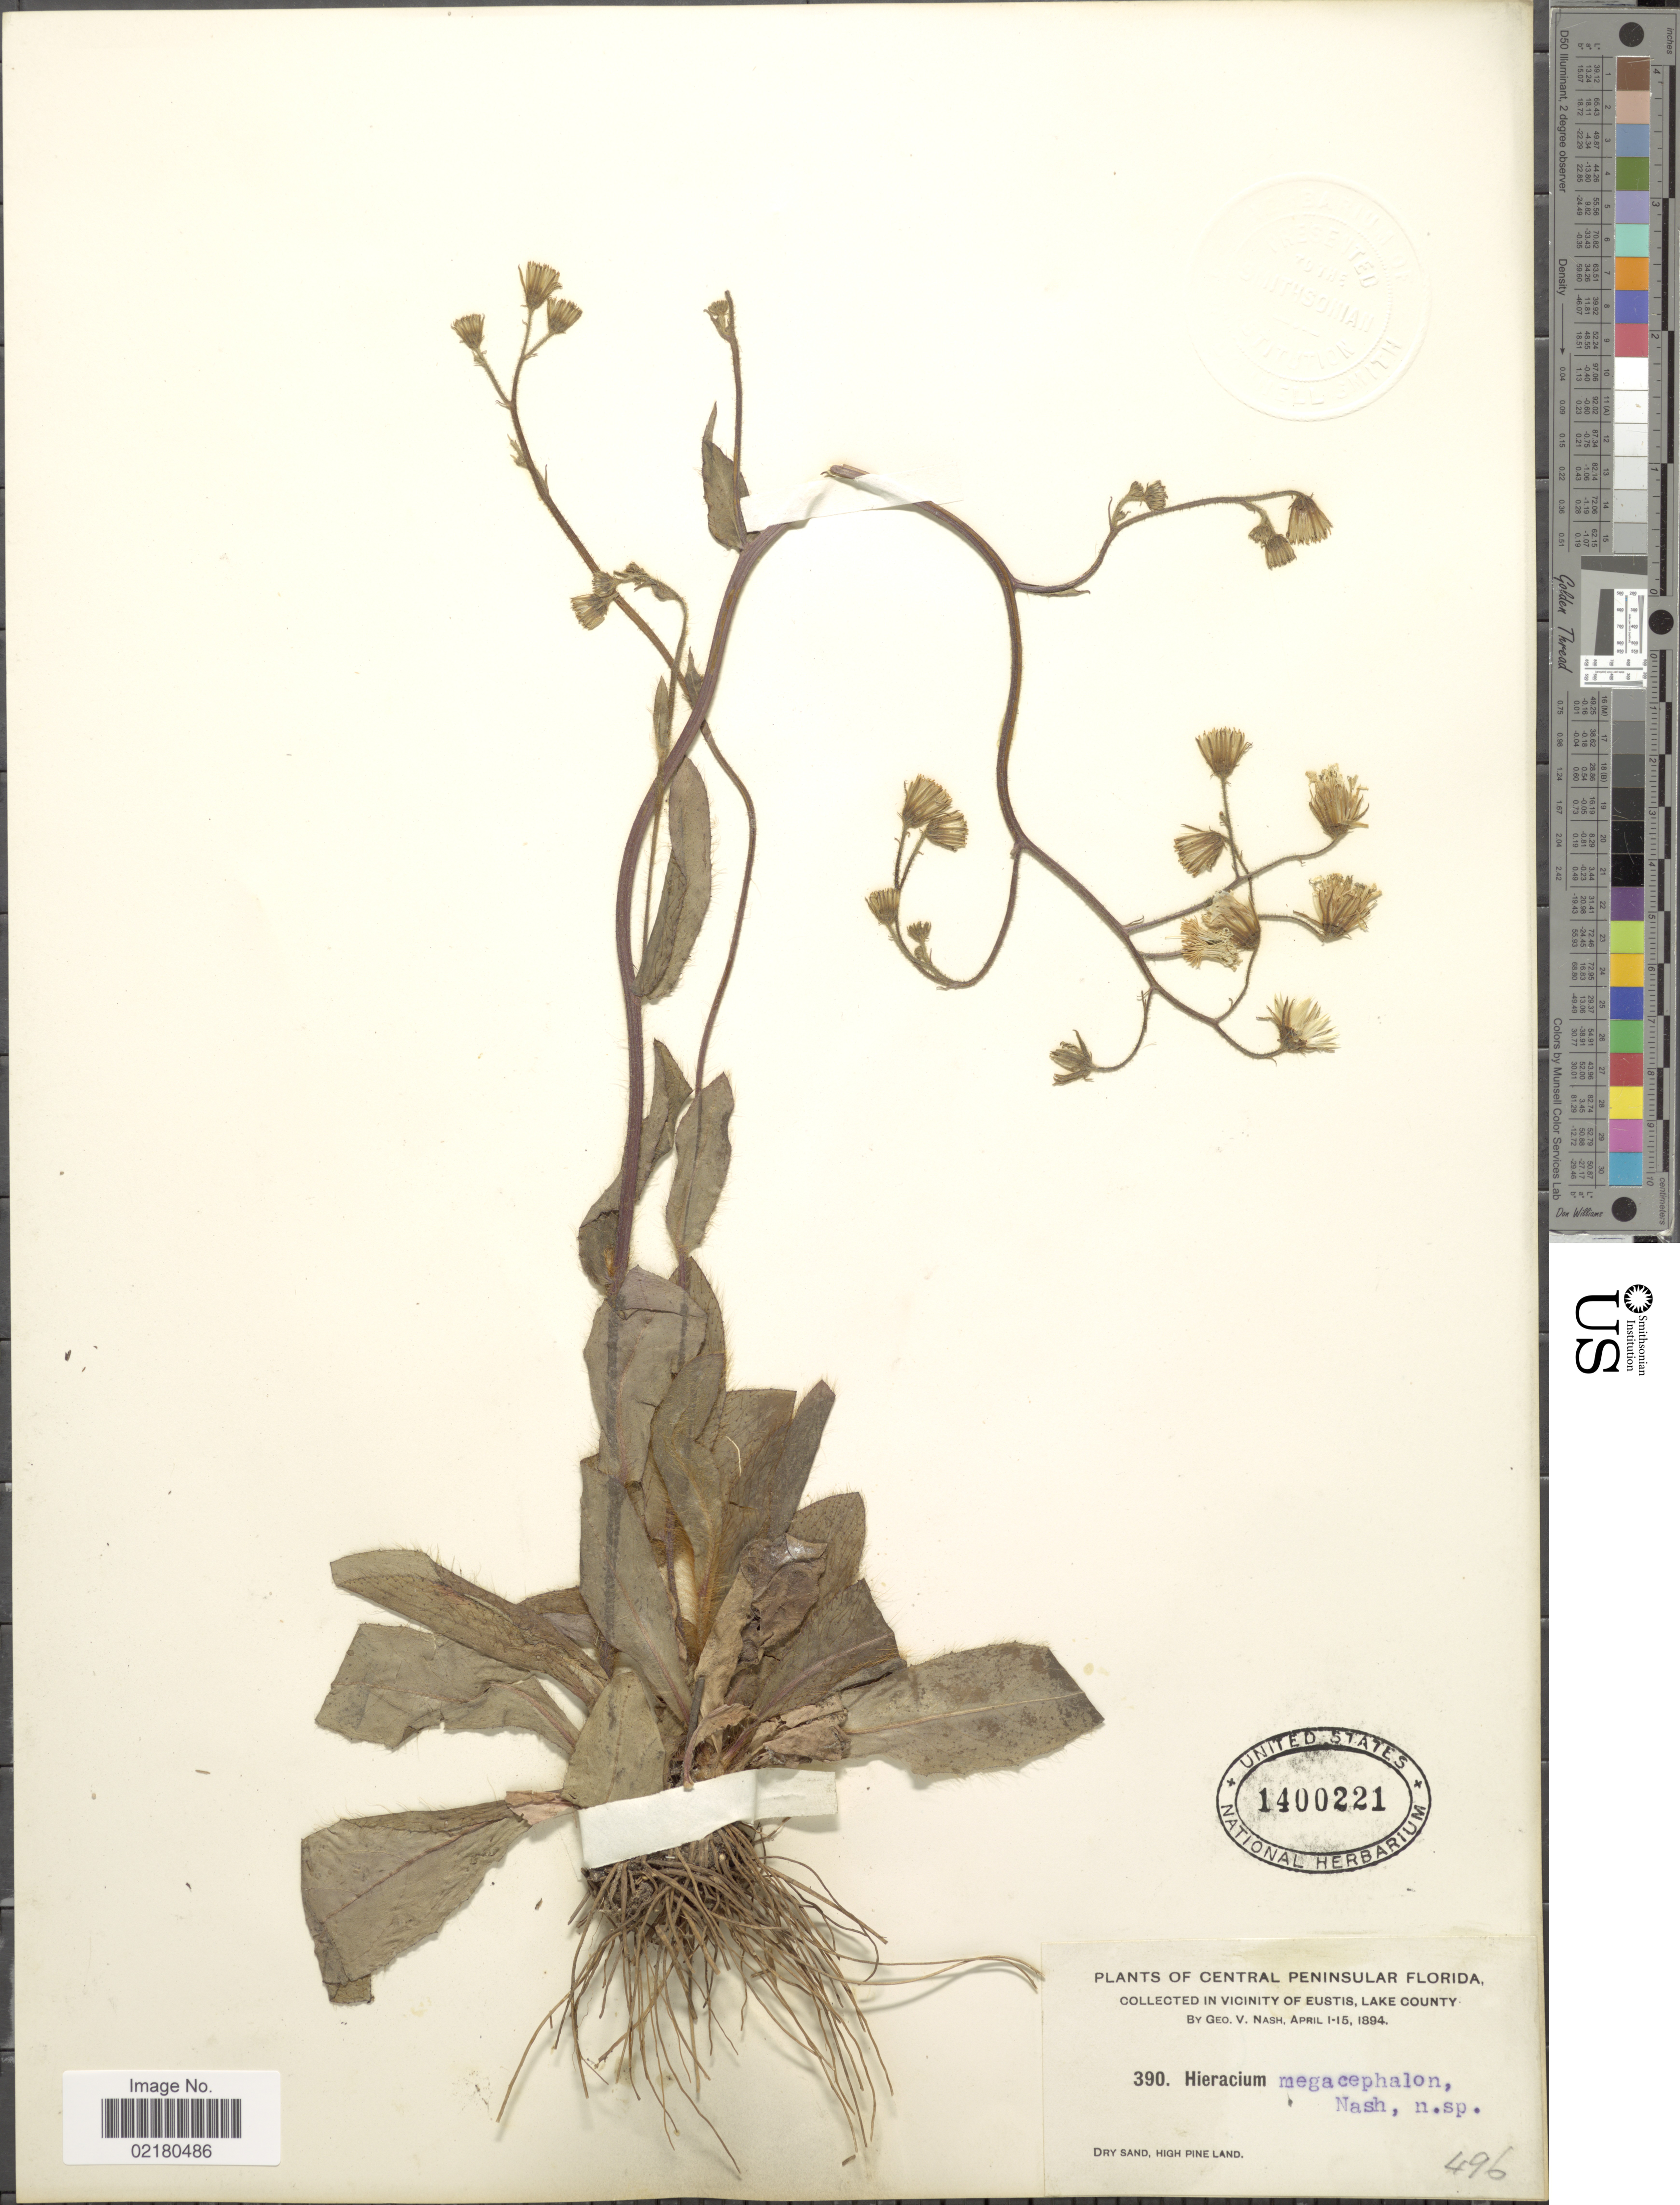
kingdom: Plantae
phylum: Tracheophyta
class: Magnoliopsida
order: Asterales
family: Asteraceae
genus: Hieracium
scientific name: Hieracium megacephalon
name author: Nash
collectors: G. V. Nash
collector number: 390/496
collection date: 1894-04-01/1894-04-15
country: United States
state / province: Florida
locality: Central Peninsular Florida, in the Vicinity of Eustis, Lake County. Dry sand, high pine land.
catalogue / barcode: US 1400221